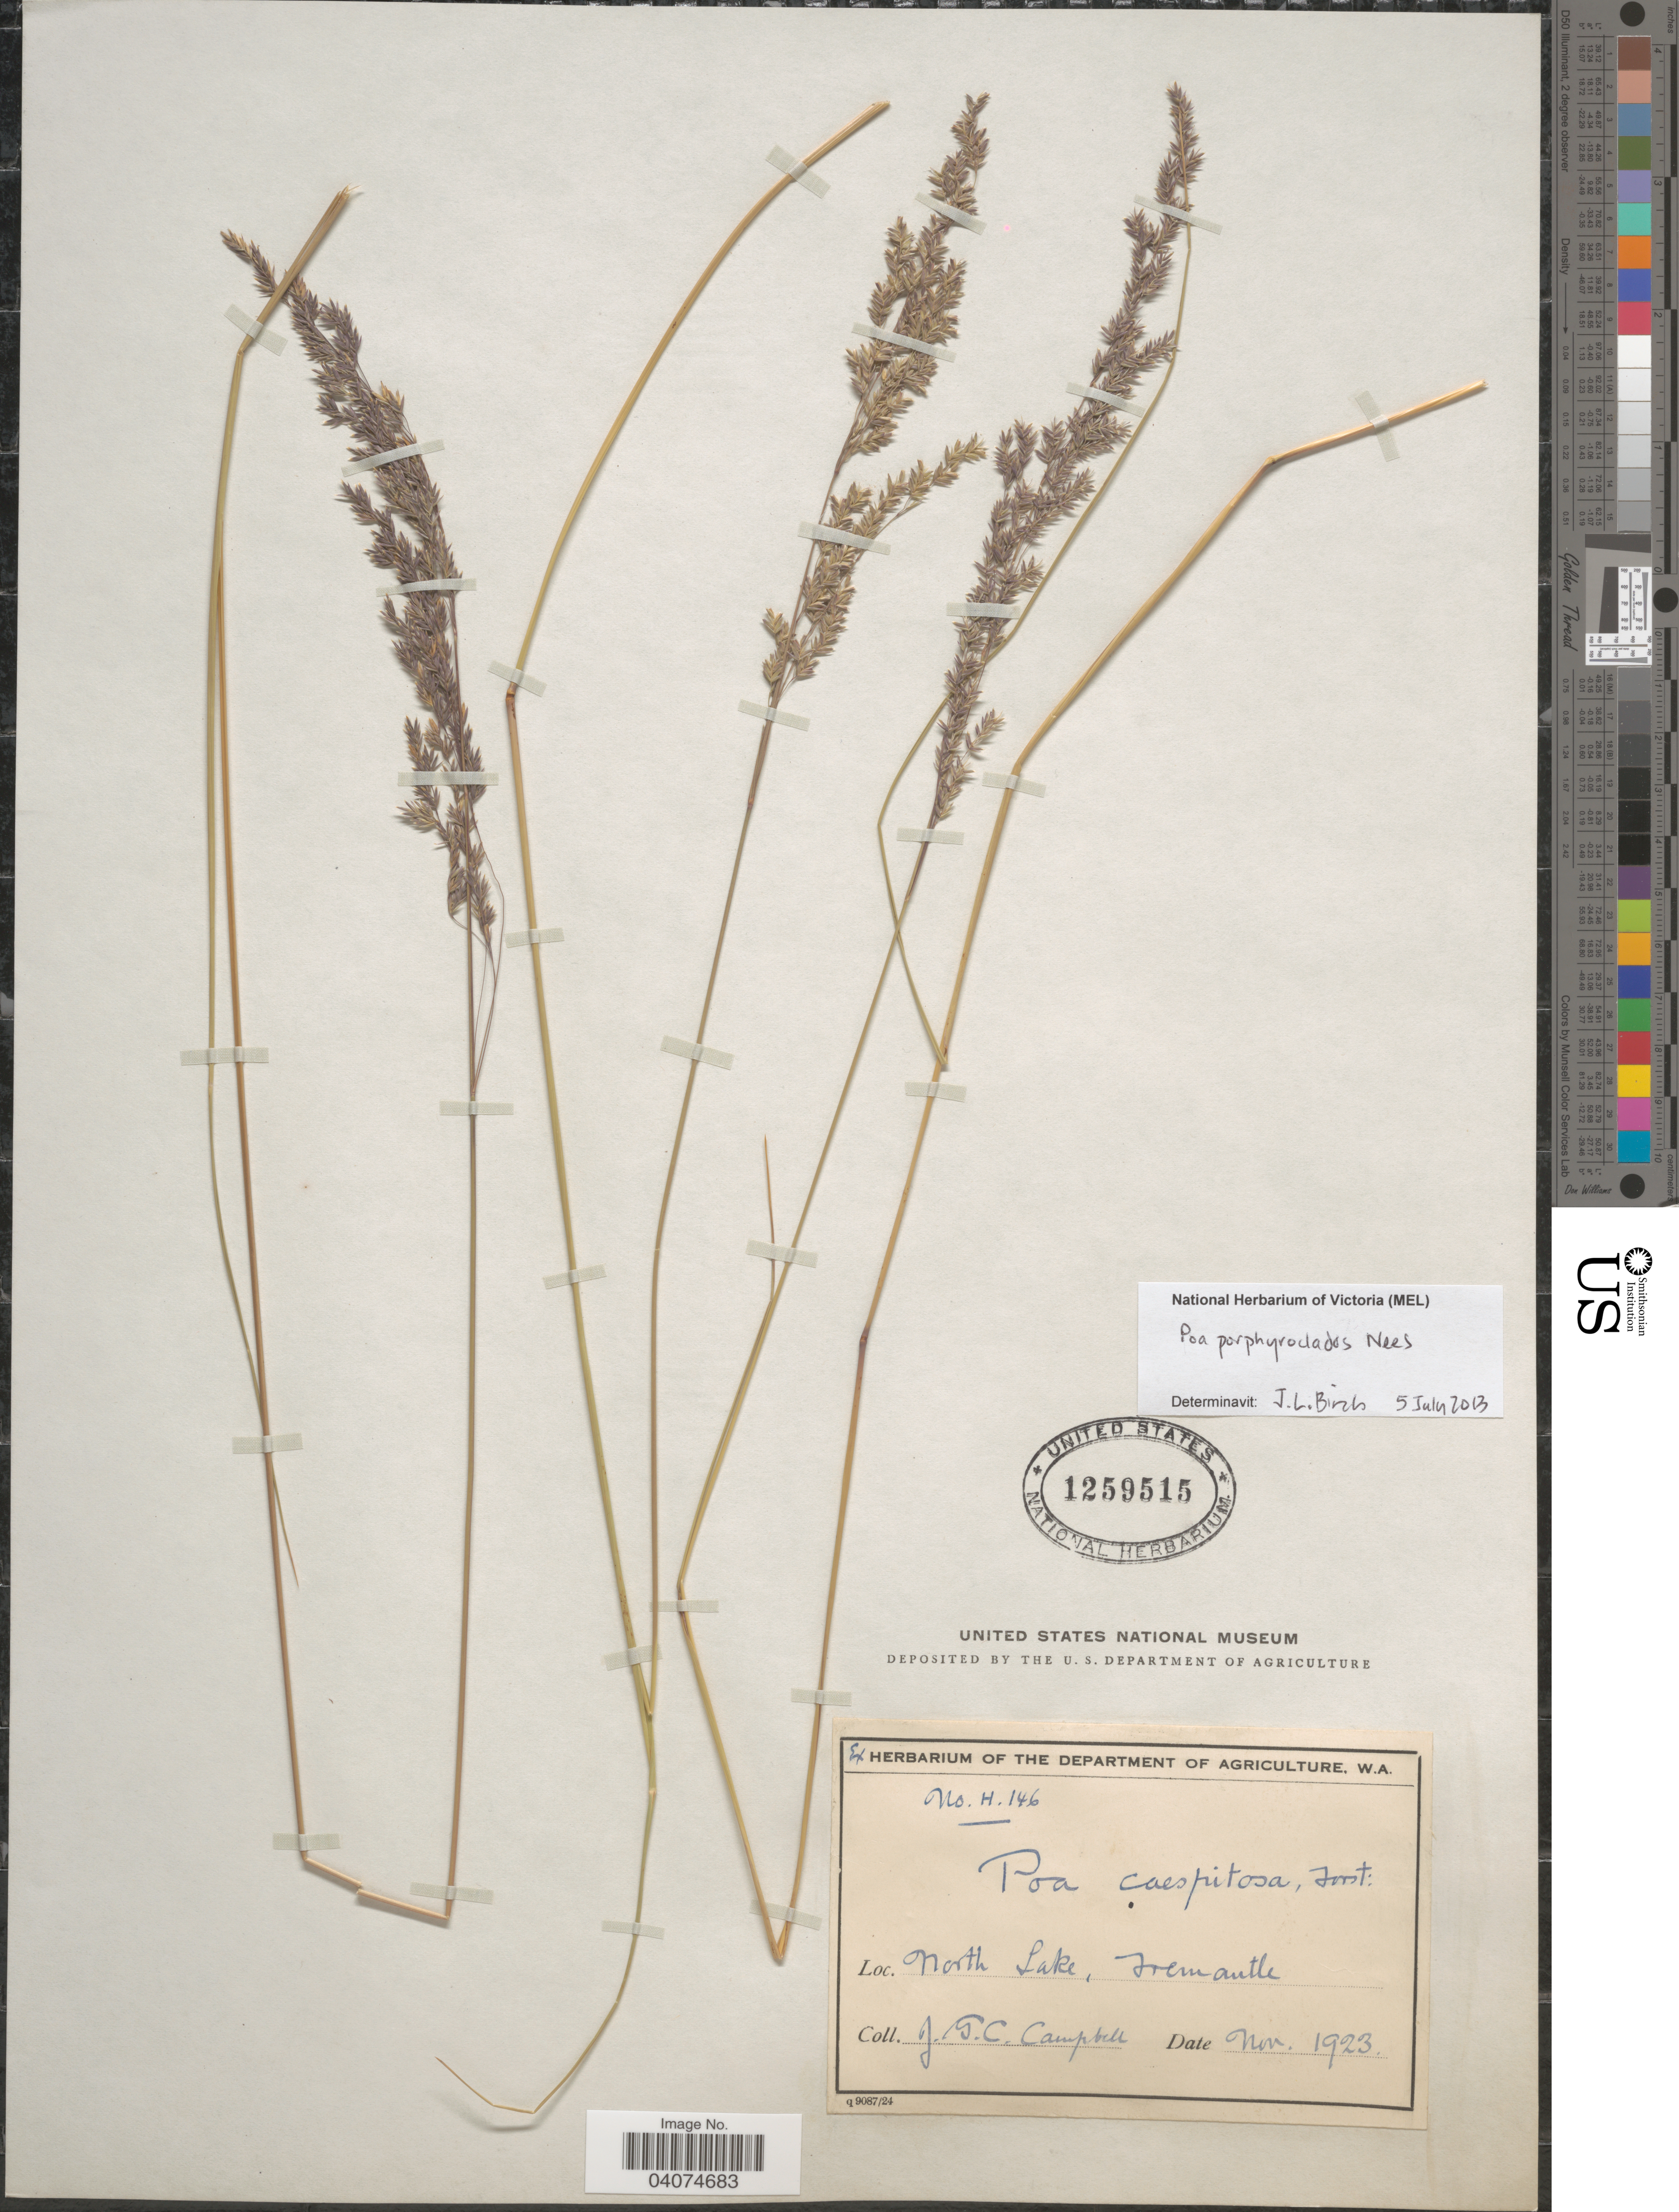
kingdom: Plantae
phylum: Tracheophyta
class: Liliopsida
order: Poales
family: Poaceae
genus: Poa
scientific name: Poa porphyroclados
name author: Nees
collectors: J. Campbell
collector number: H146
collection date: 1923-11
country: Australia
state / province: Western Australia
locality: North Lake, Fremantle.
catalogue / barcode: US 1259515